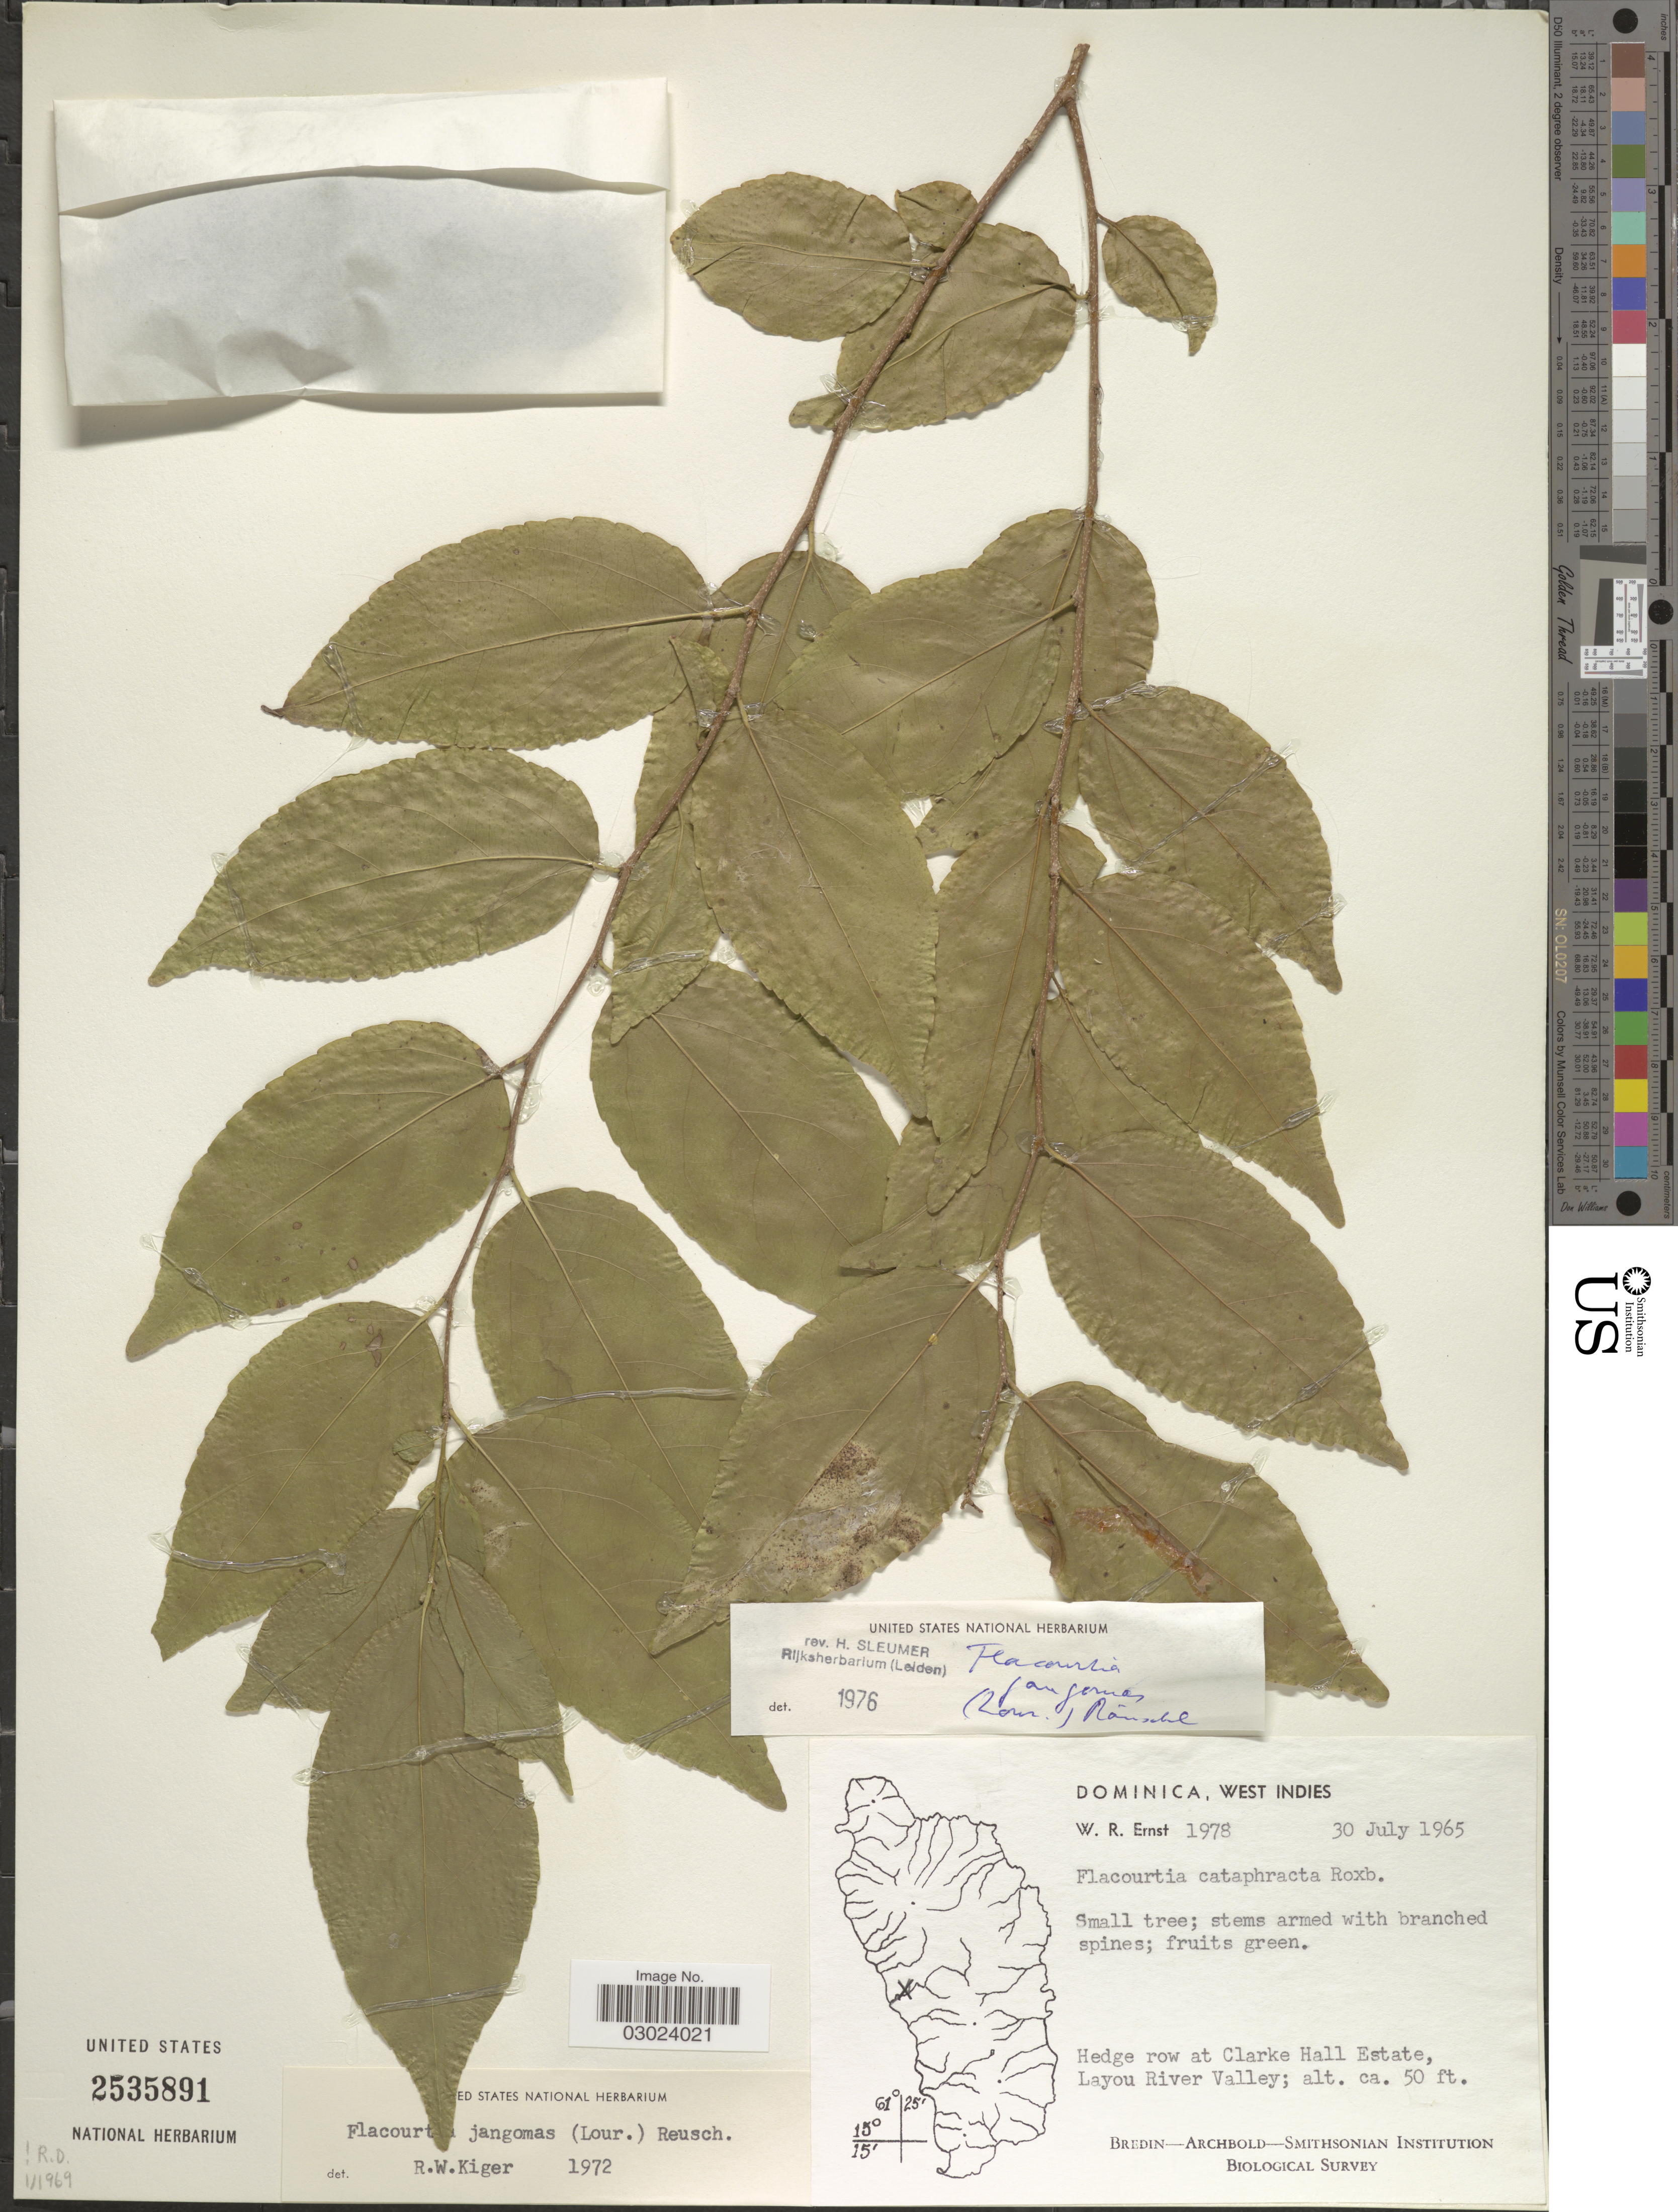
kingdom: Plantae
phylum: Tracheophyta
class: Magnoliopsida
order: Malpighiales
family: Salicaceae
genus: Flacourtia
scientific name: Flacourtia jangomas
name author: (Lour.) Raeusch.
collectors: W. R. Ernst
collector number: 1978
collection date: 1965-07-30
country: Dominica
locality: West Indies. Hedge row at Clarke Hall Estate, Layou River Valley.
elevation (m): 15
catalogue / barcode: US 2535891